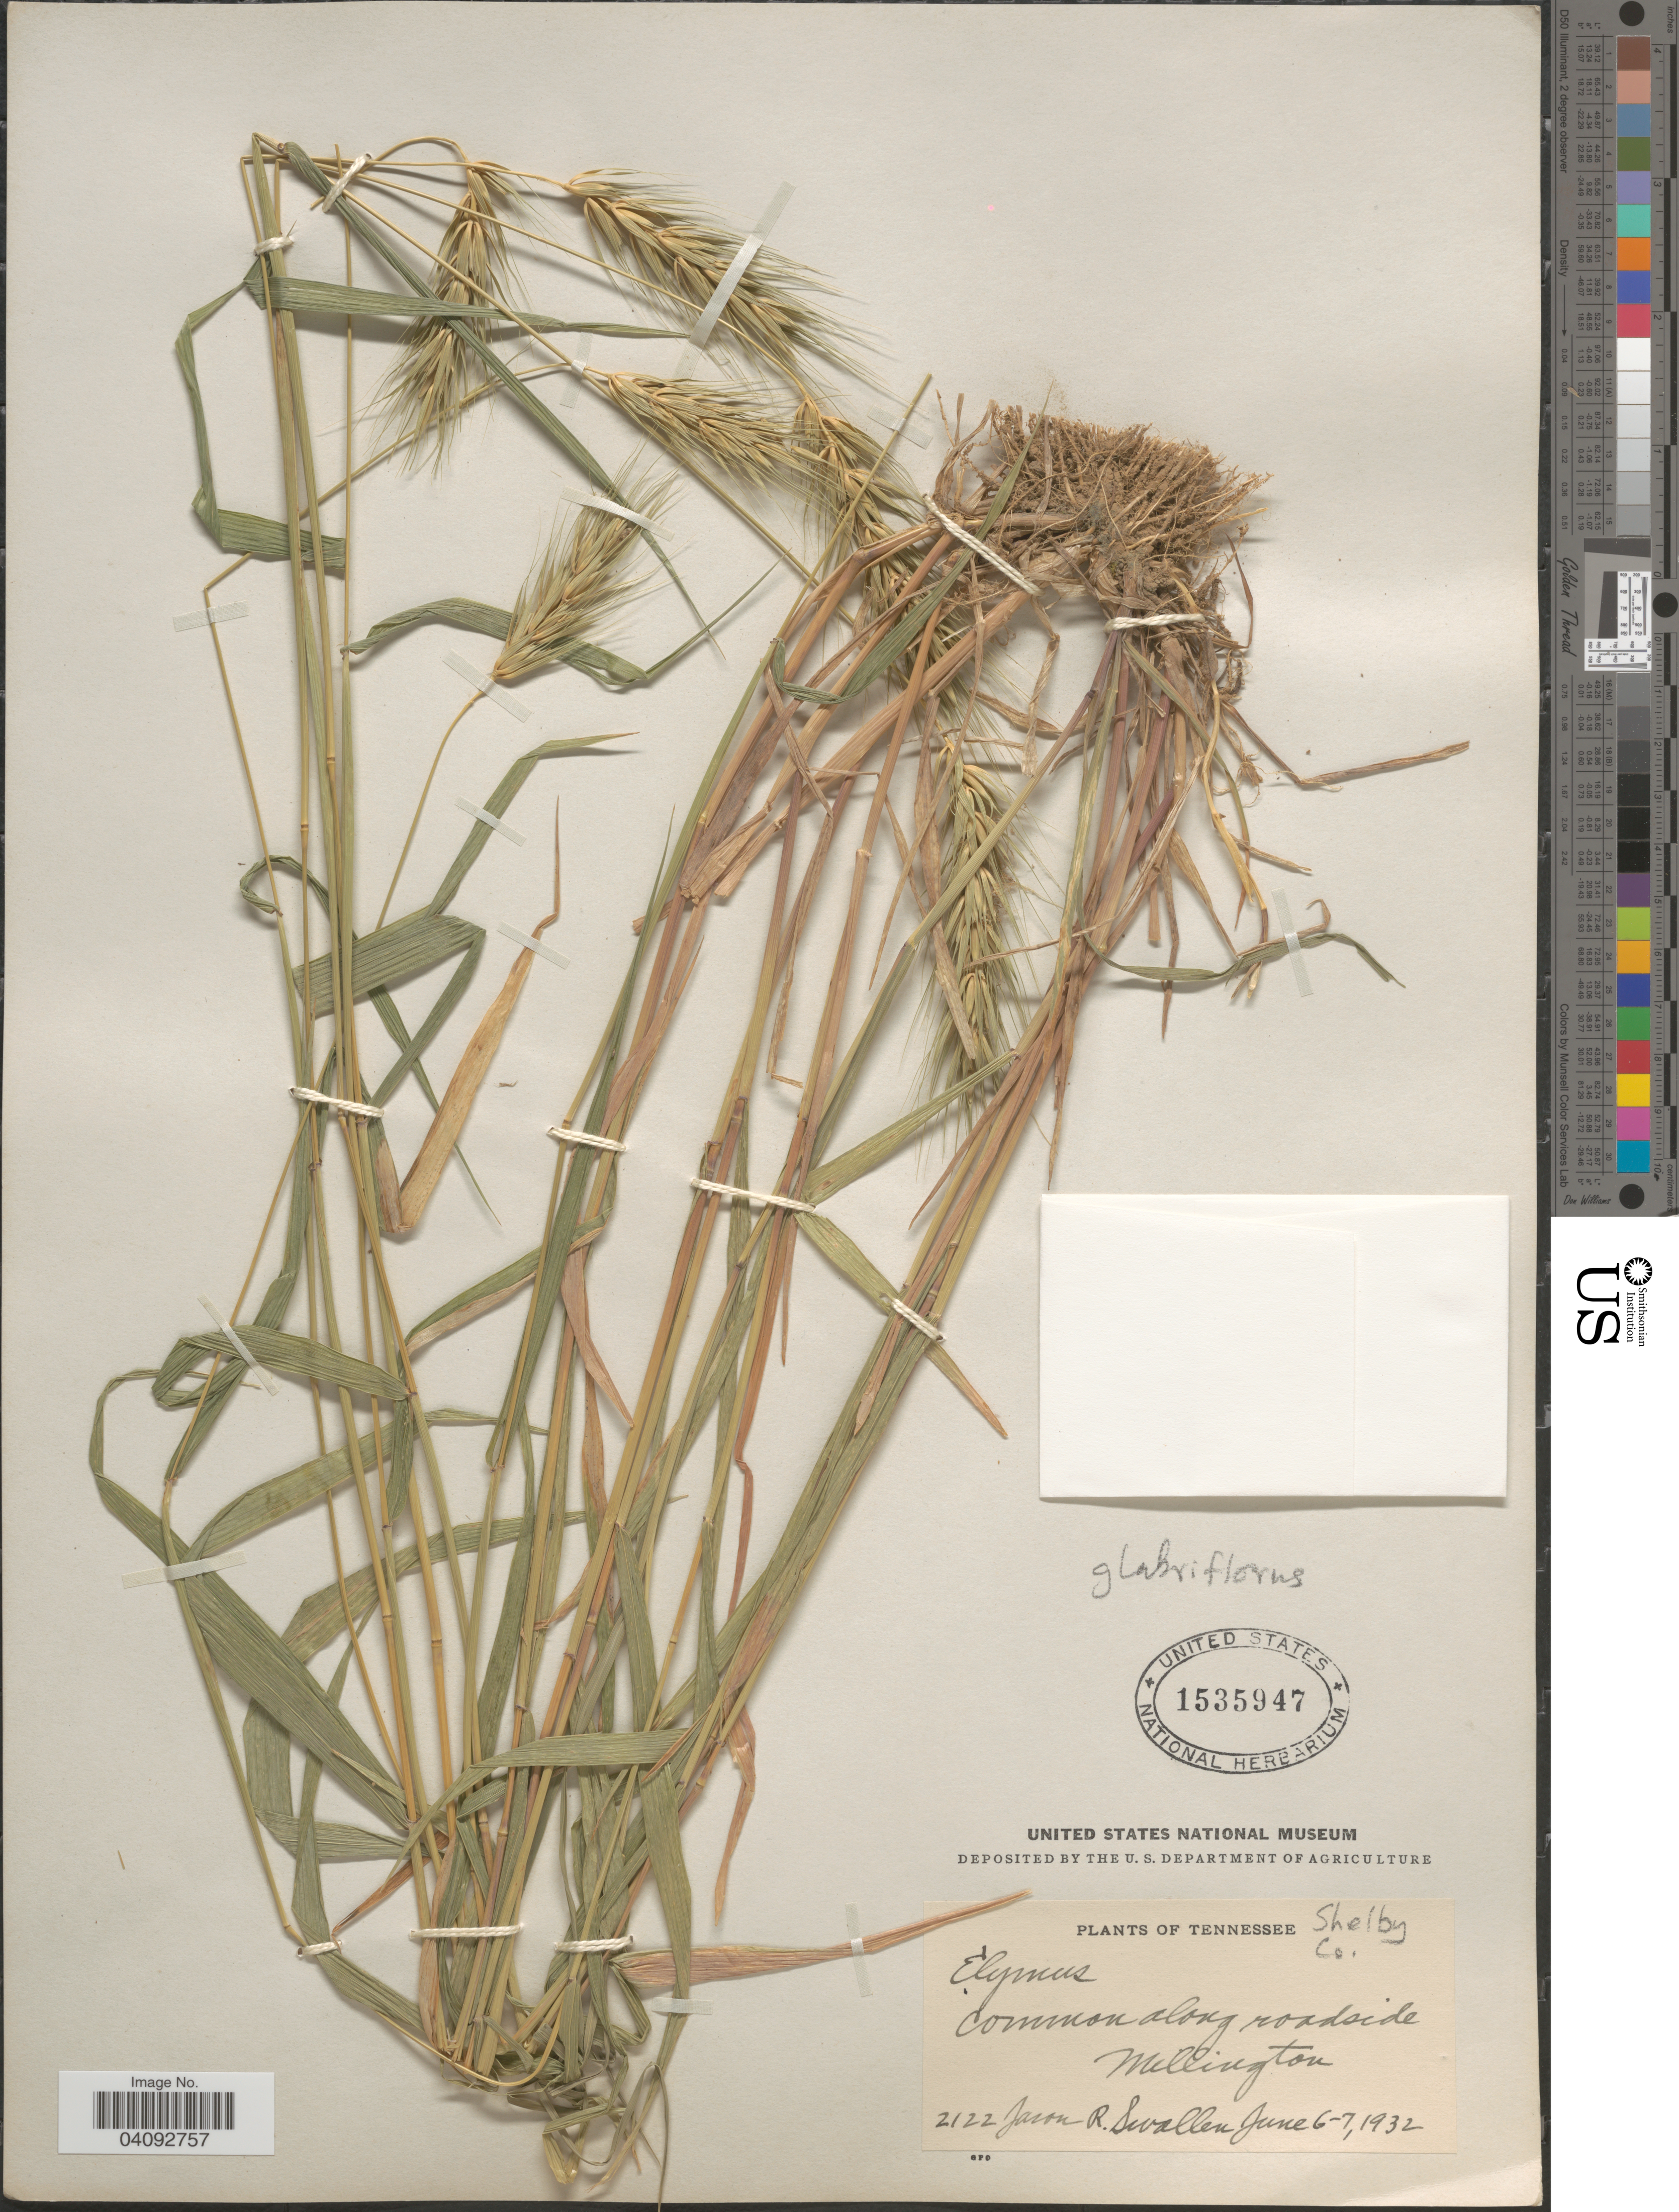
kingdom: Plantae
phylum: Tracheophyta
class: Liliopsida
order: Poales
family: Poaceae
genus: Elymus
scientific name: Elymus glabriflorus var. glabriflorus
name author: (Vasey ex L.H. Dewey) Scribn. & C.R. Ball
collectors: J. R. Swallen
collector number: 2122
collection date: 1932-06-06/1932-06-07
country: United States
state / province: Tennessee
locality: Shelby Co. Common along roadside Willington.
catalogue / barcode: US 1535947